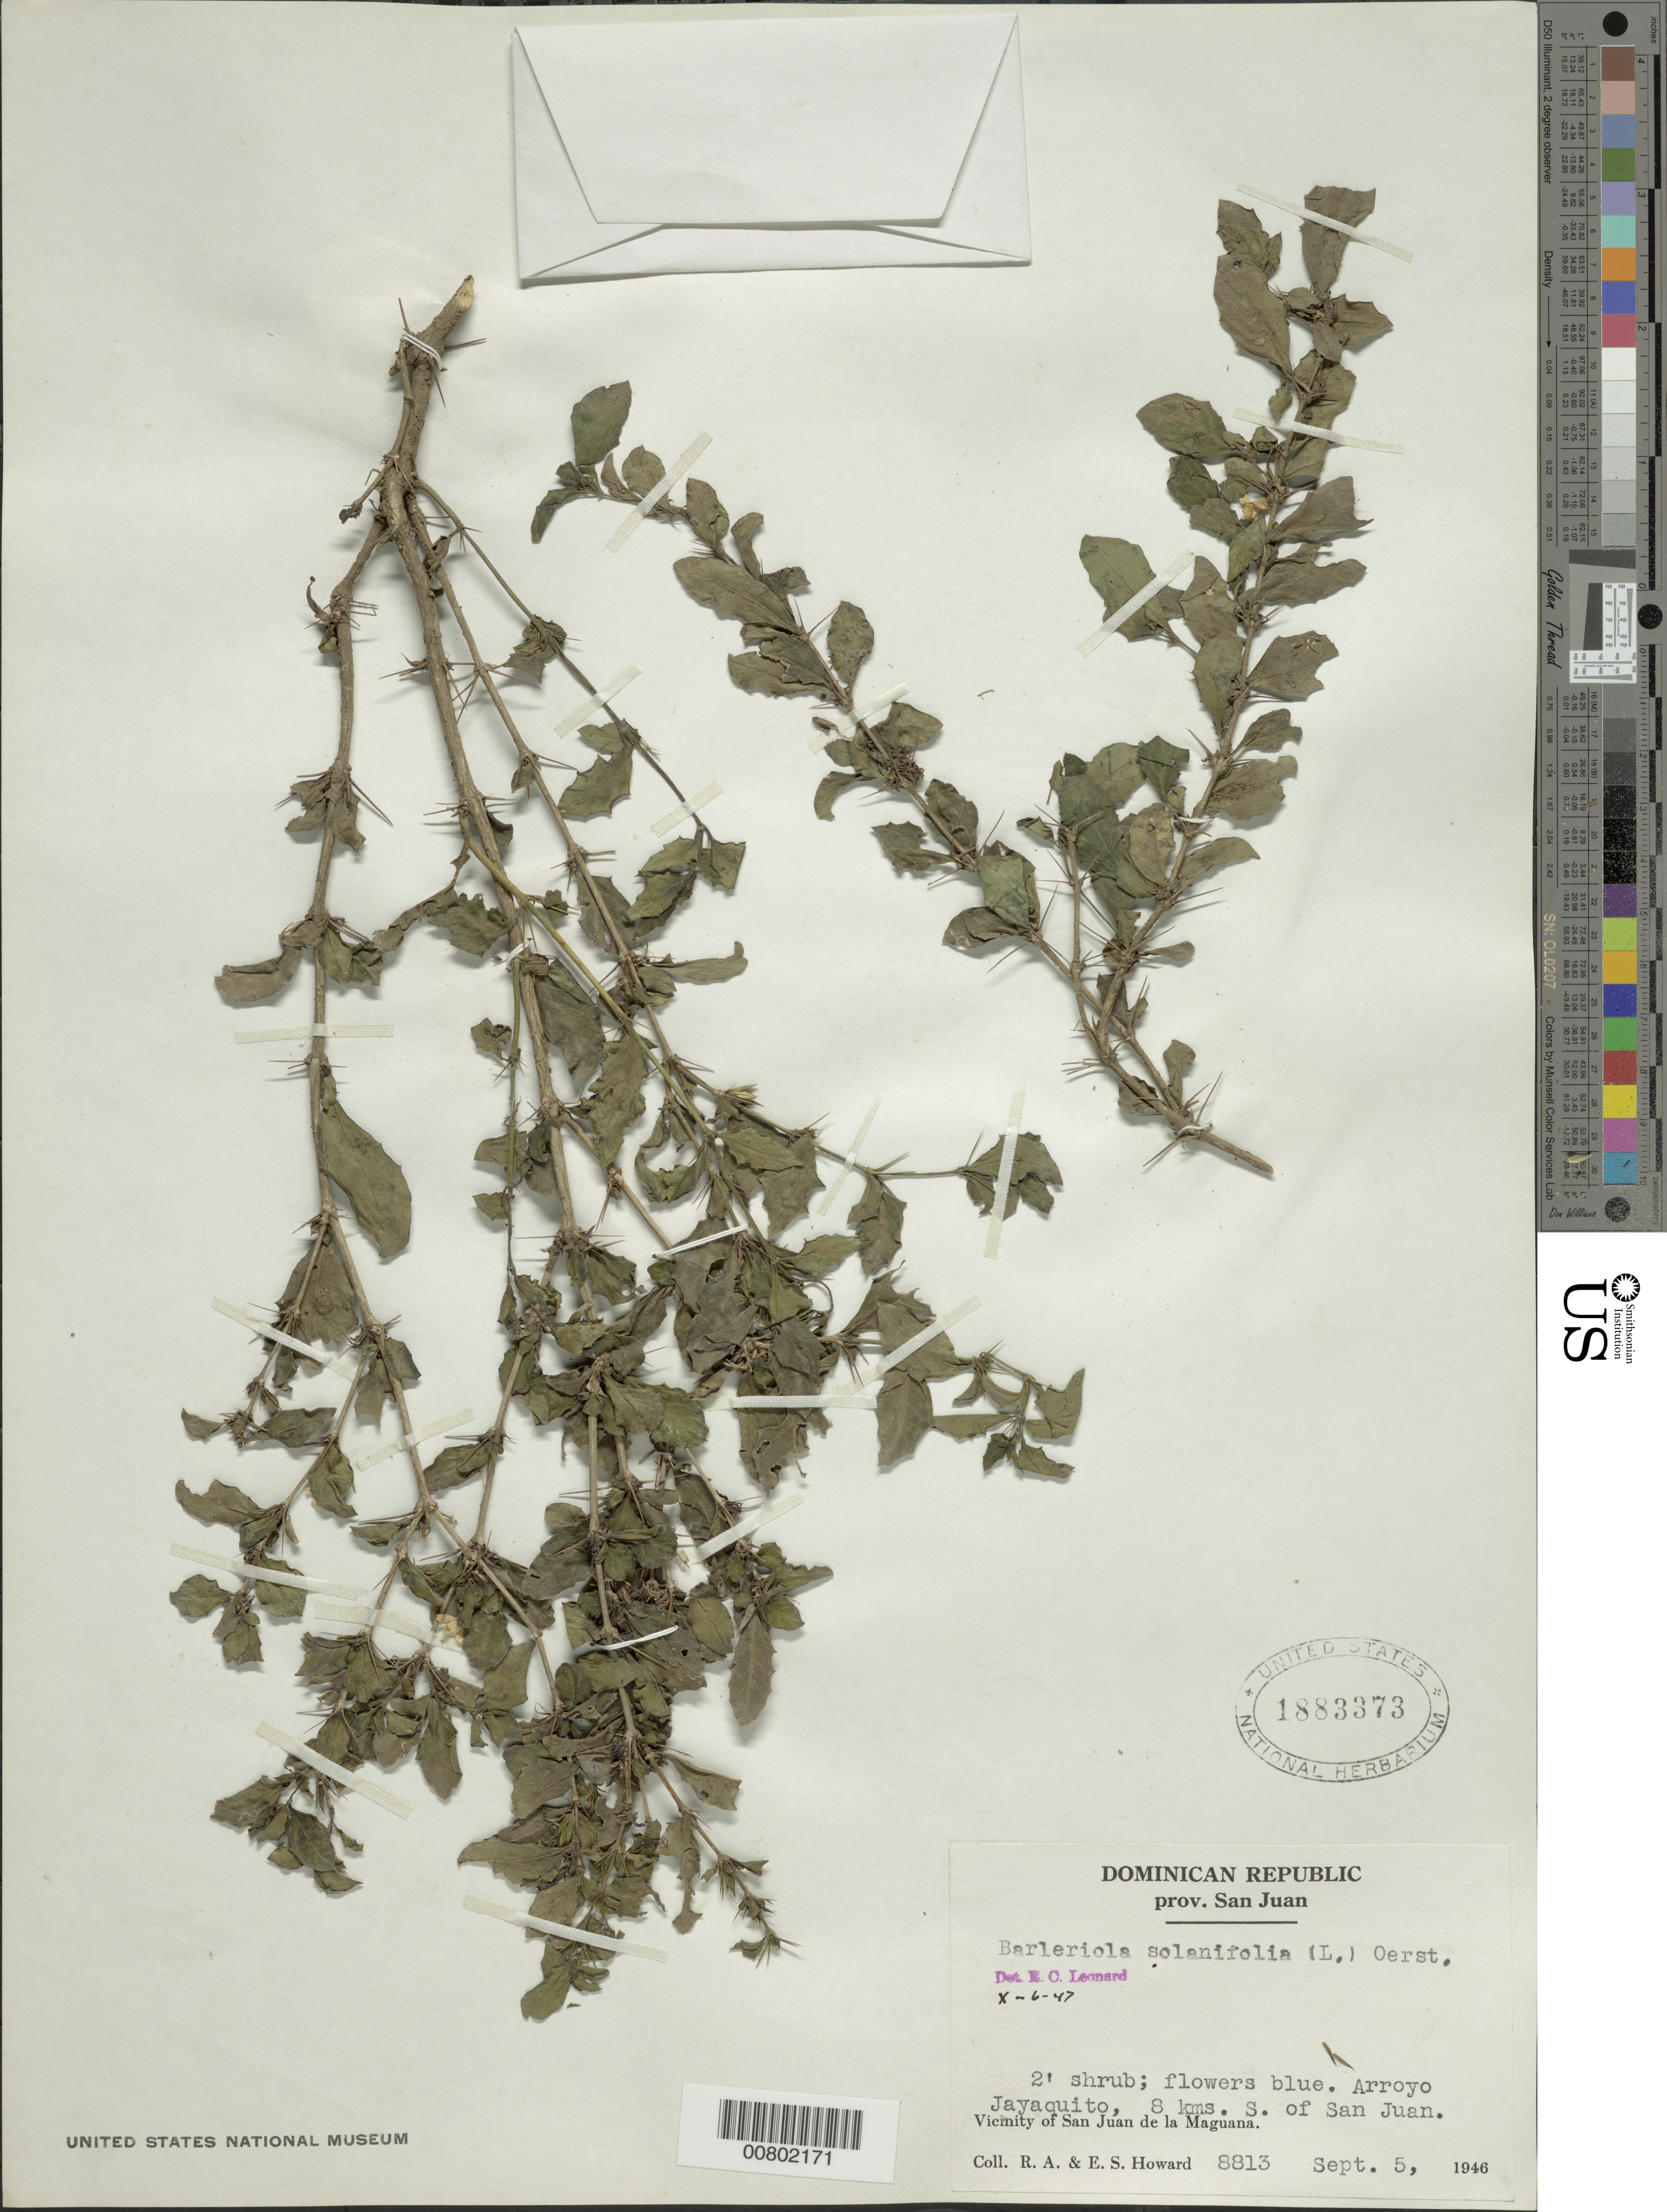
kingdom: Plantae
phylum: Tracheophyta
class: Magnoliopsida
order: Lamiales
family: Acanthaceae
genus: Barleriola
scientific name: Barleriola solanifolia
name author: (L.) Oerst. ex Lindau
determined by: Leonard, Emery C., (US)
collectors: R. A. Howard & E. S. Howard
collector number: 8813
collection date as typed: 05 Sep 1946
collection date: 1946-09-05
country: Dominican Republic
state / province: San Juan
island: Hispaniola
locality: Vicinity of San Juan de la Maguana, Arroyo Jayaquito, 8 kms S of San Juan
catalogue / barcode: US 1883373